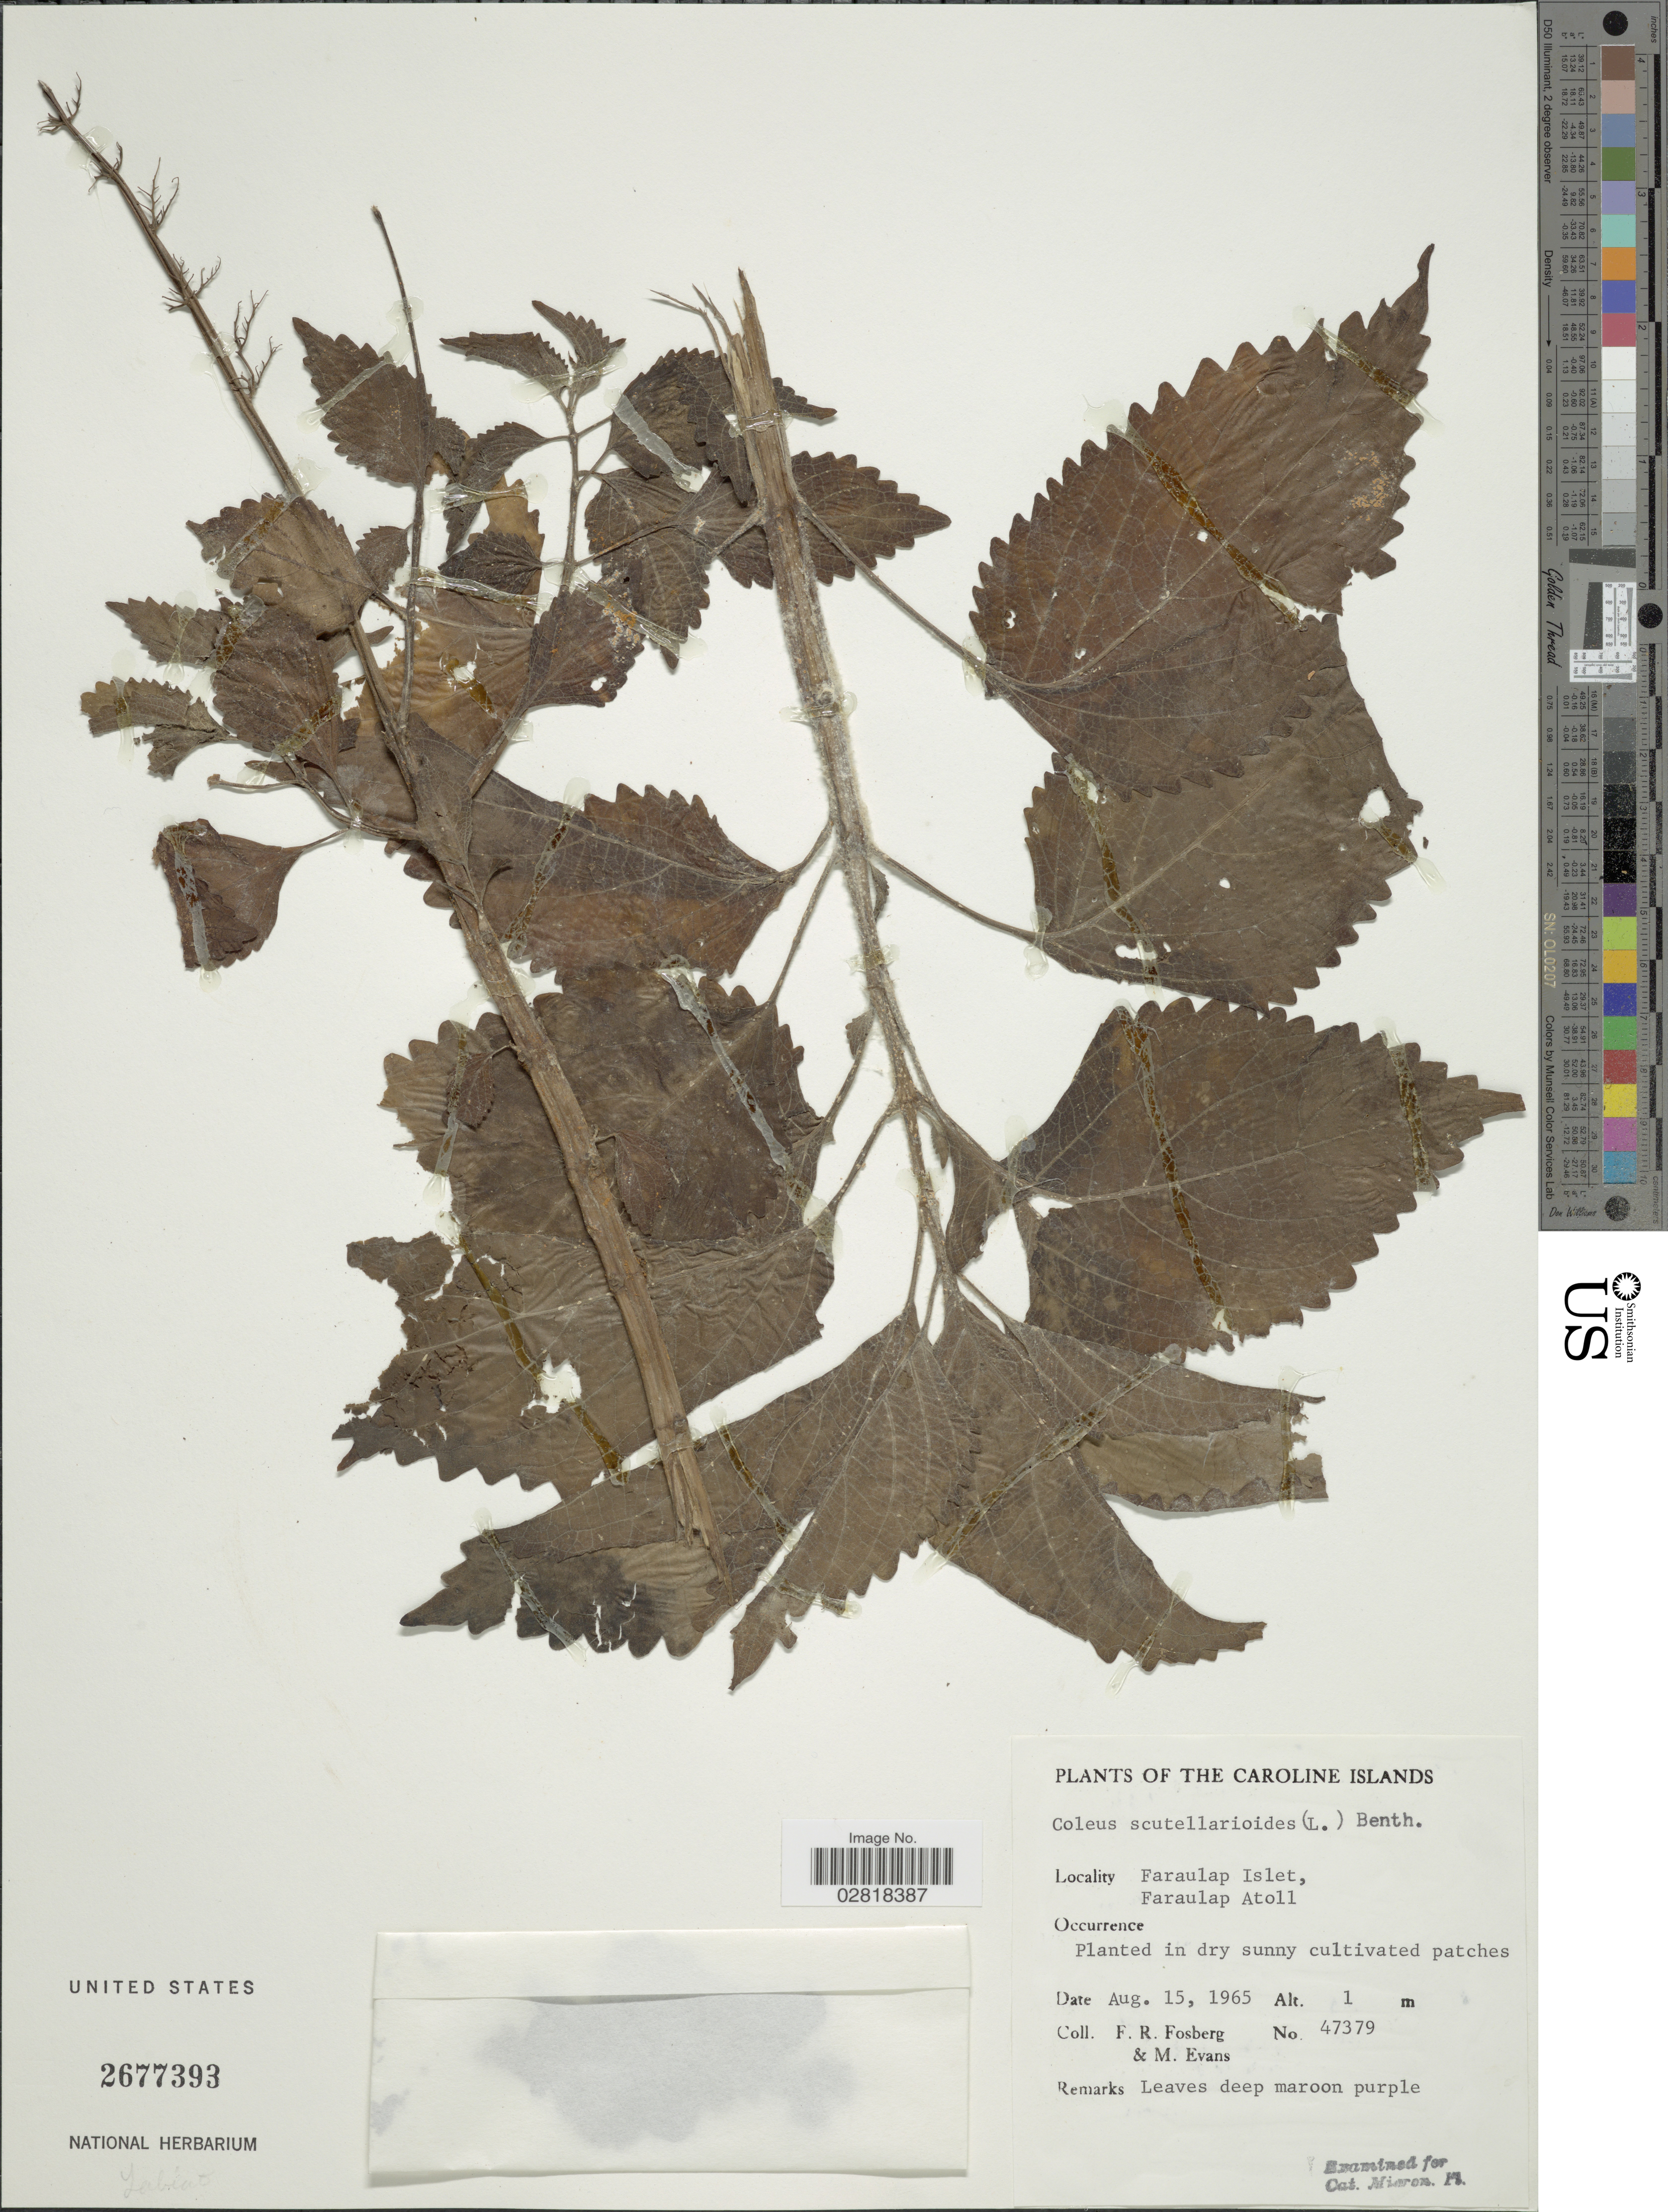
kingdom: Plantae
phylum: Tracheophyta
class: Magnoliopsida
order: Lamiales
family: Lamiaceae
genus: Coleus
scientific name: Coleus scutellarioides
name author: (L.) Benth.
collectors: F. R. Fosberg & M. Evans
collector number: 47379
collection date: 1965-08-15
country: Micronesia, Federated States of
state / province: Yap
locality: Caroline Islands. Faraulap Islet, Faraulap Atoll.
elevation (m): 1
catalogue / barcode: US 2677393